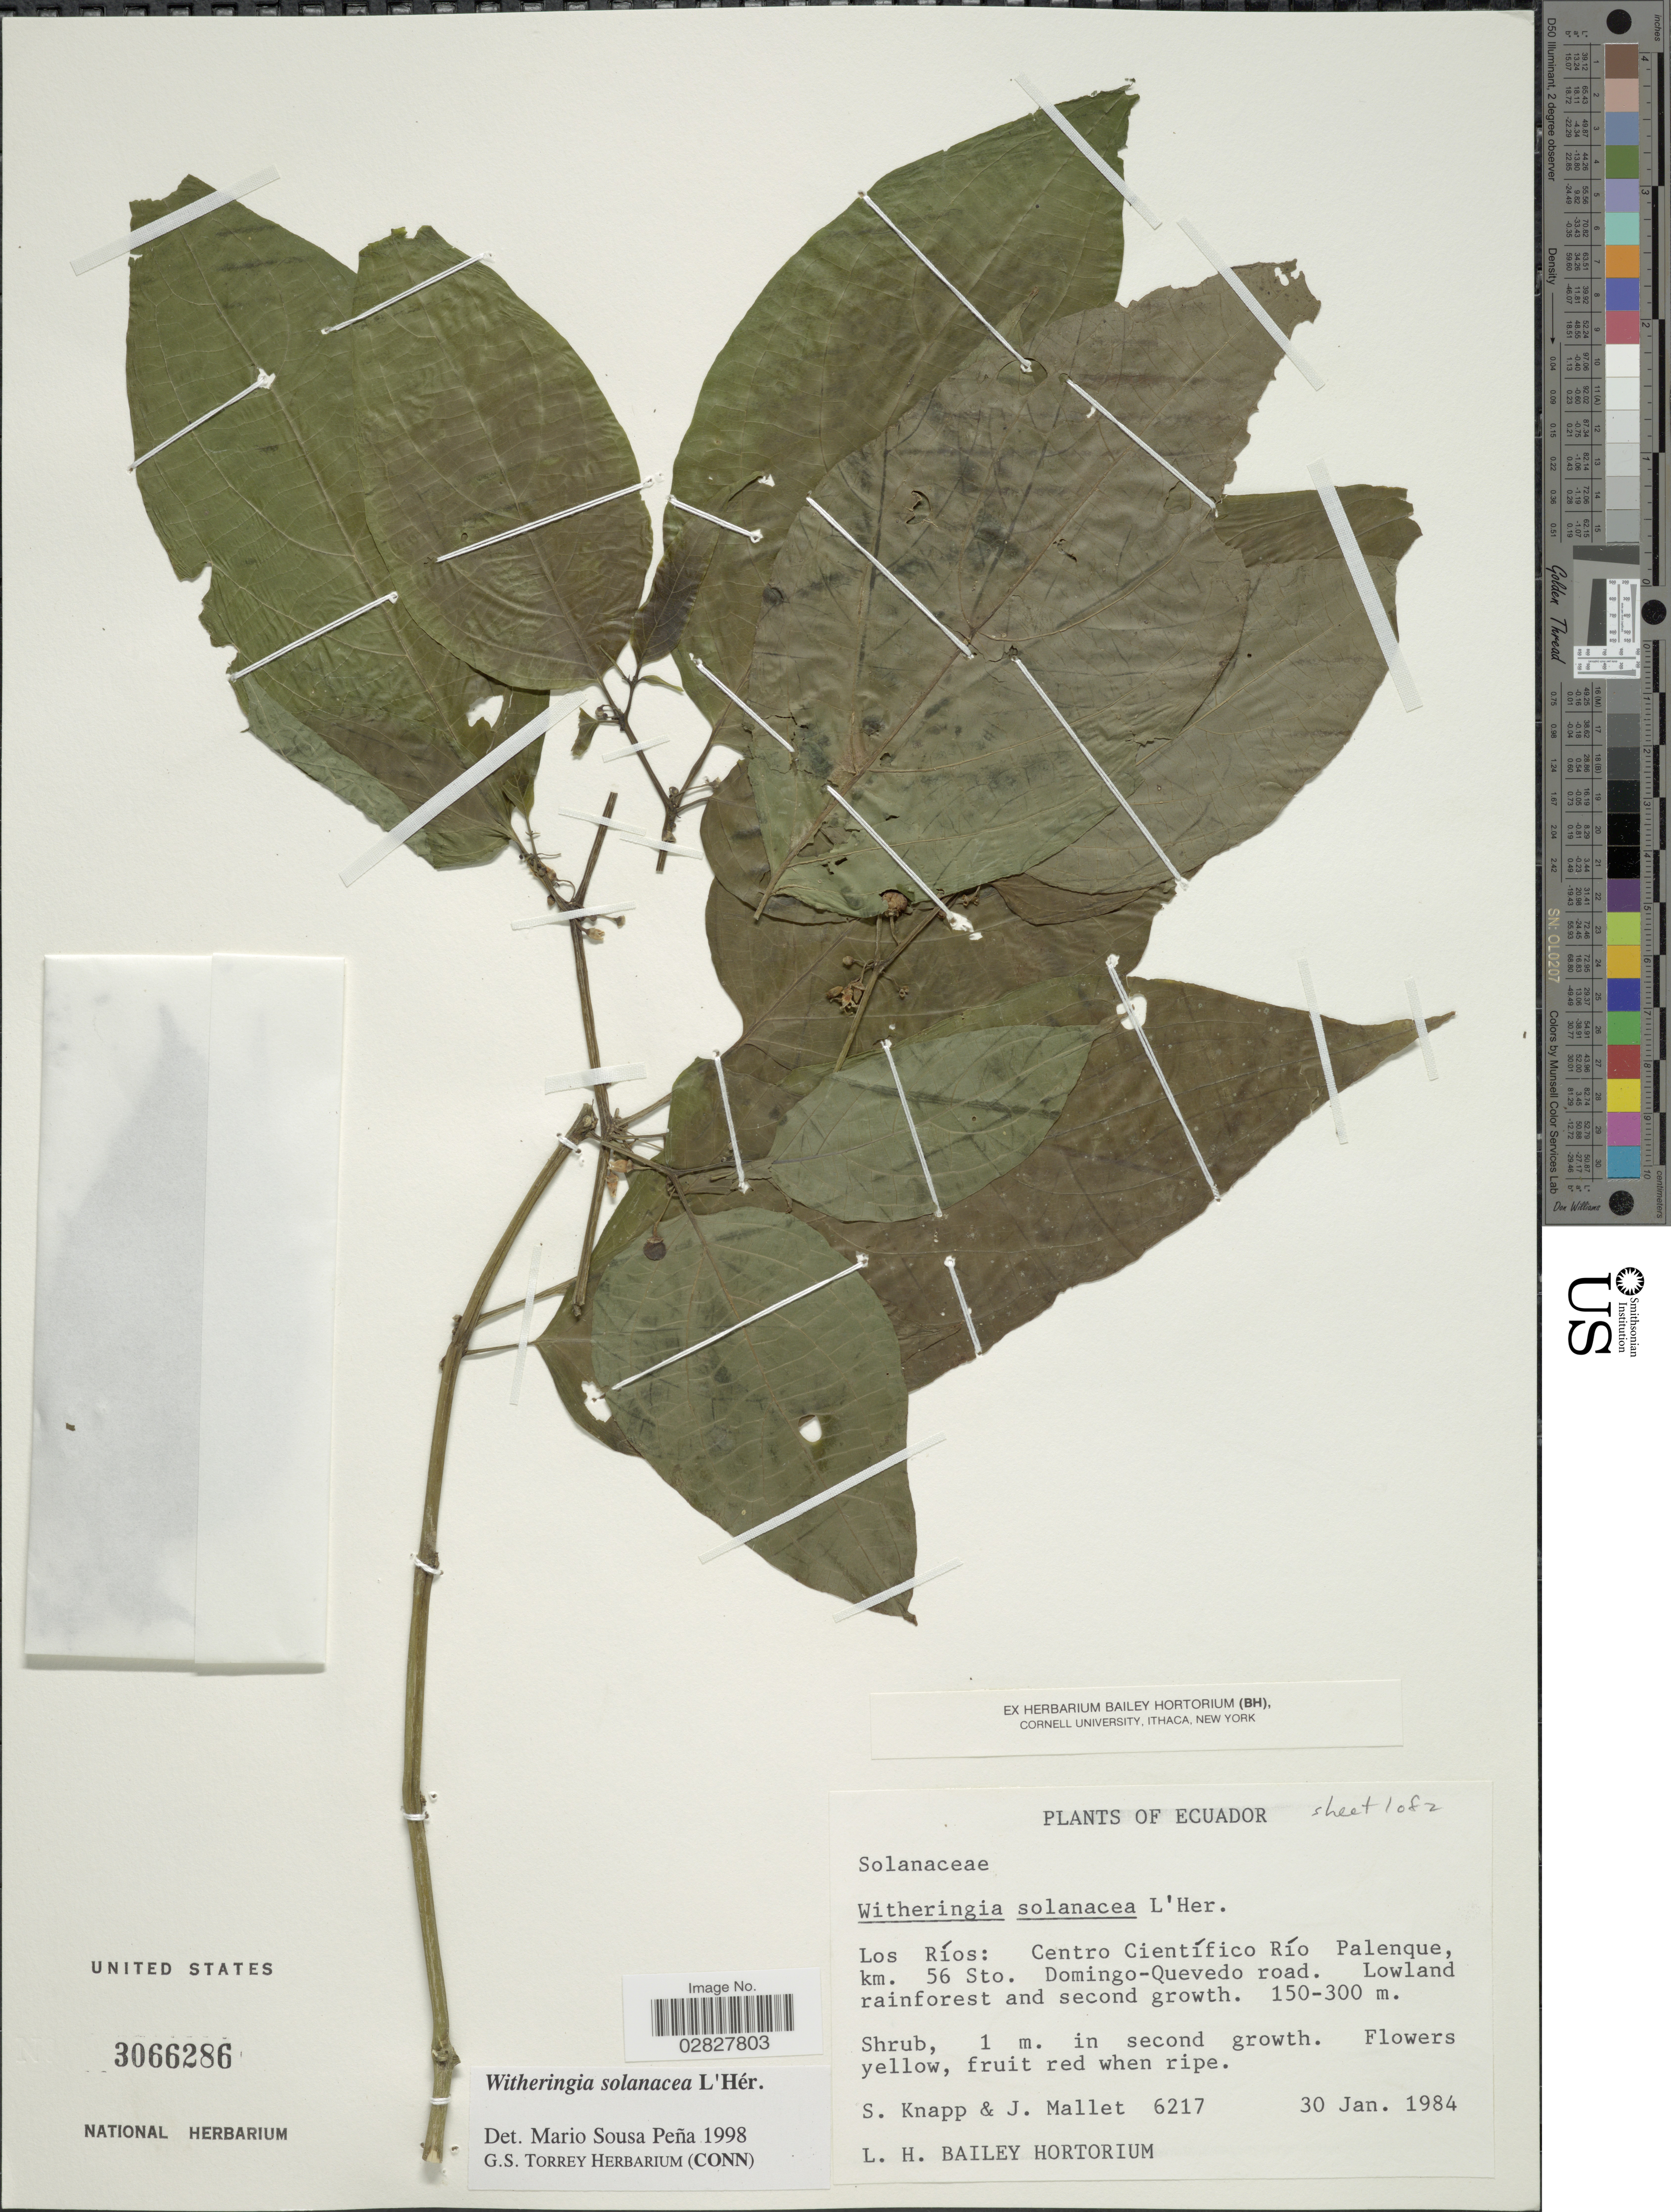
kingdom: Plantae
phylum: Tracheophyta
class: Magnoliopsida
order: Solanales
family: Solanaceae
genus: Witheringia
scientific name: Witheringia solanacea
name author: L'Hér.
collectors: S. Knapp & J. Mallett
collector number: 6217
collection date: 1984-01-30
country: Ecuador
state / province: Los Ríos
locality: Los Ríos: Centro Científico Río Palenque, km. 56 Sto. Domingo-Quevedo road.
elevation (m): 150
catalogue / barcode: US 3066286